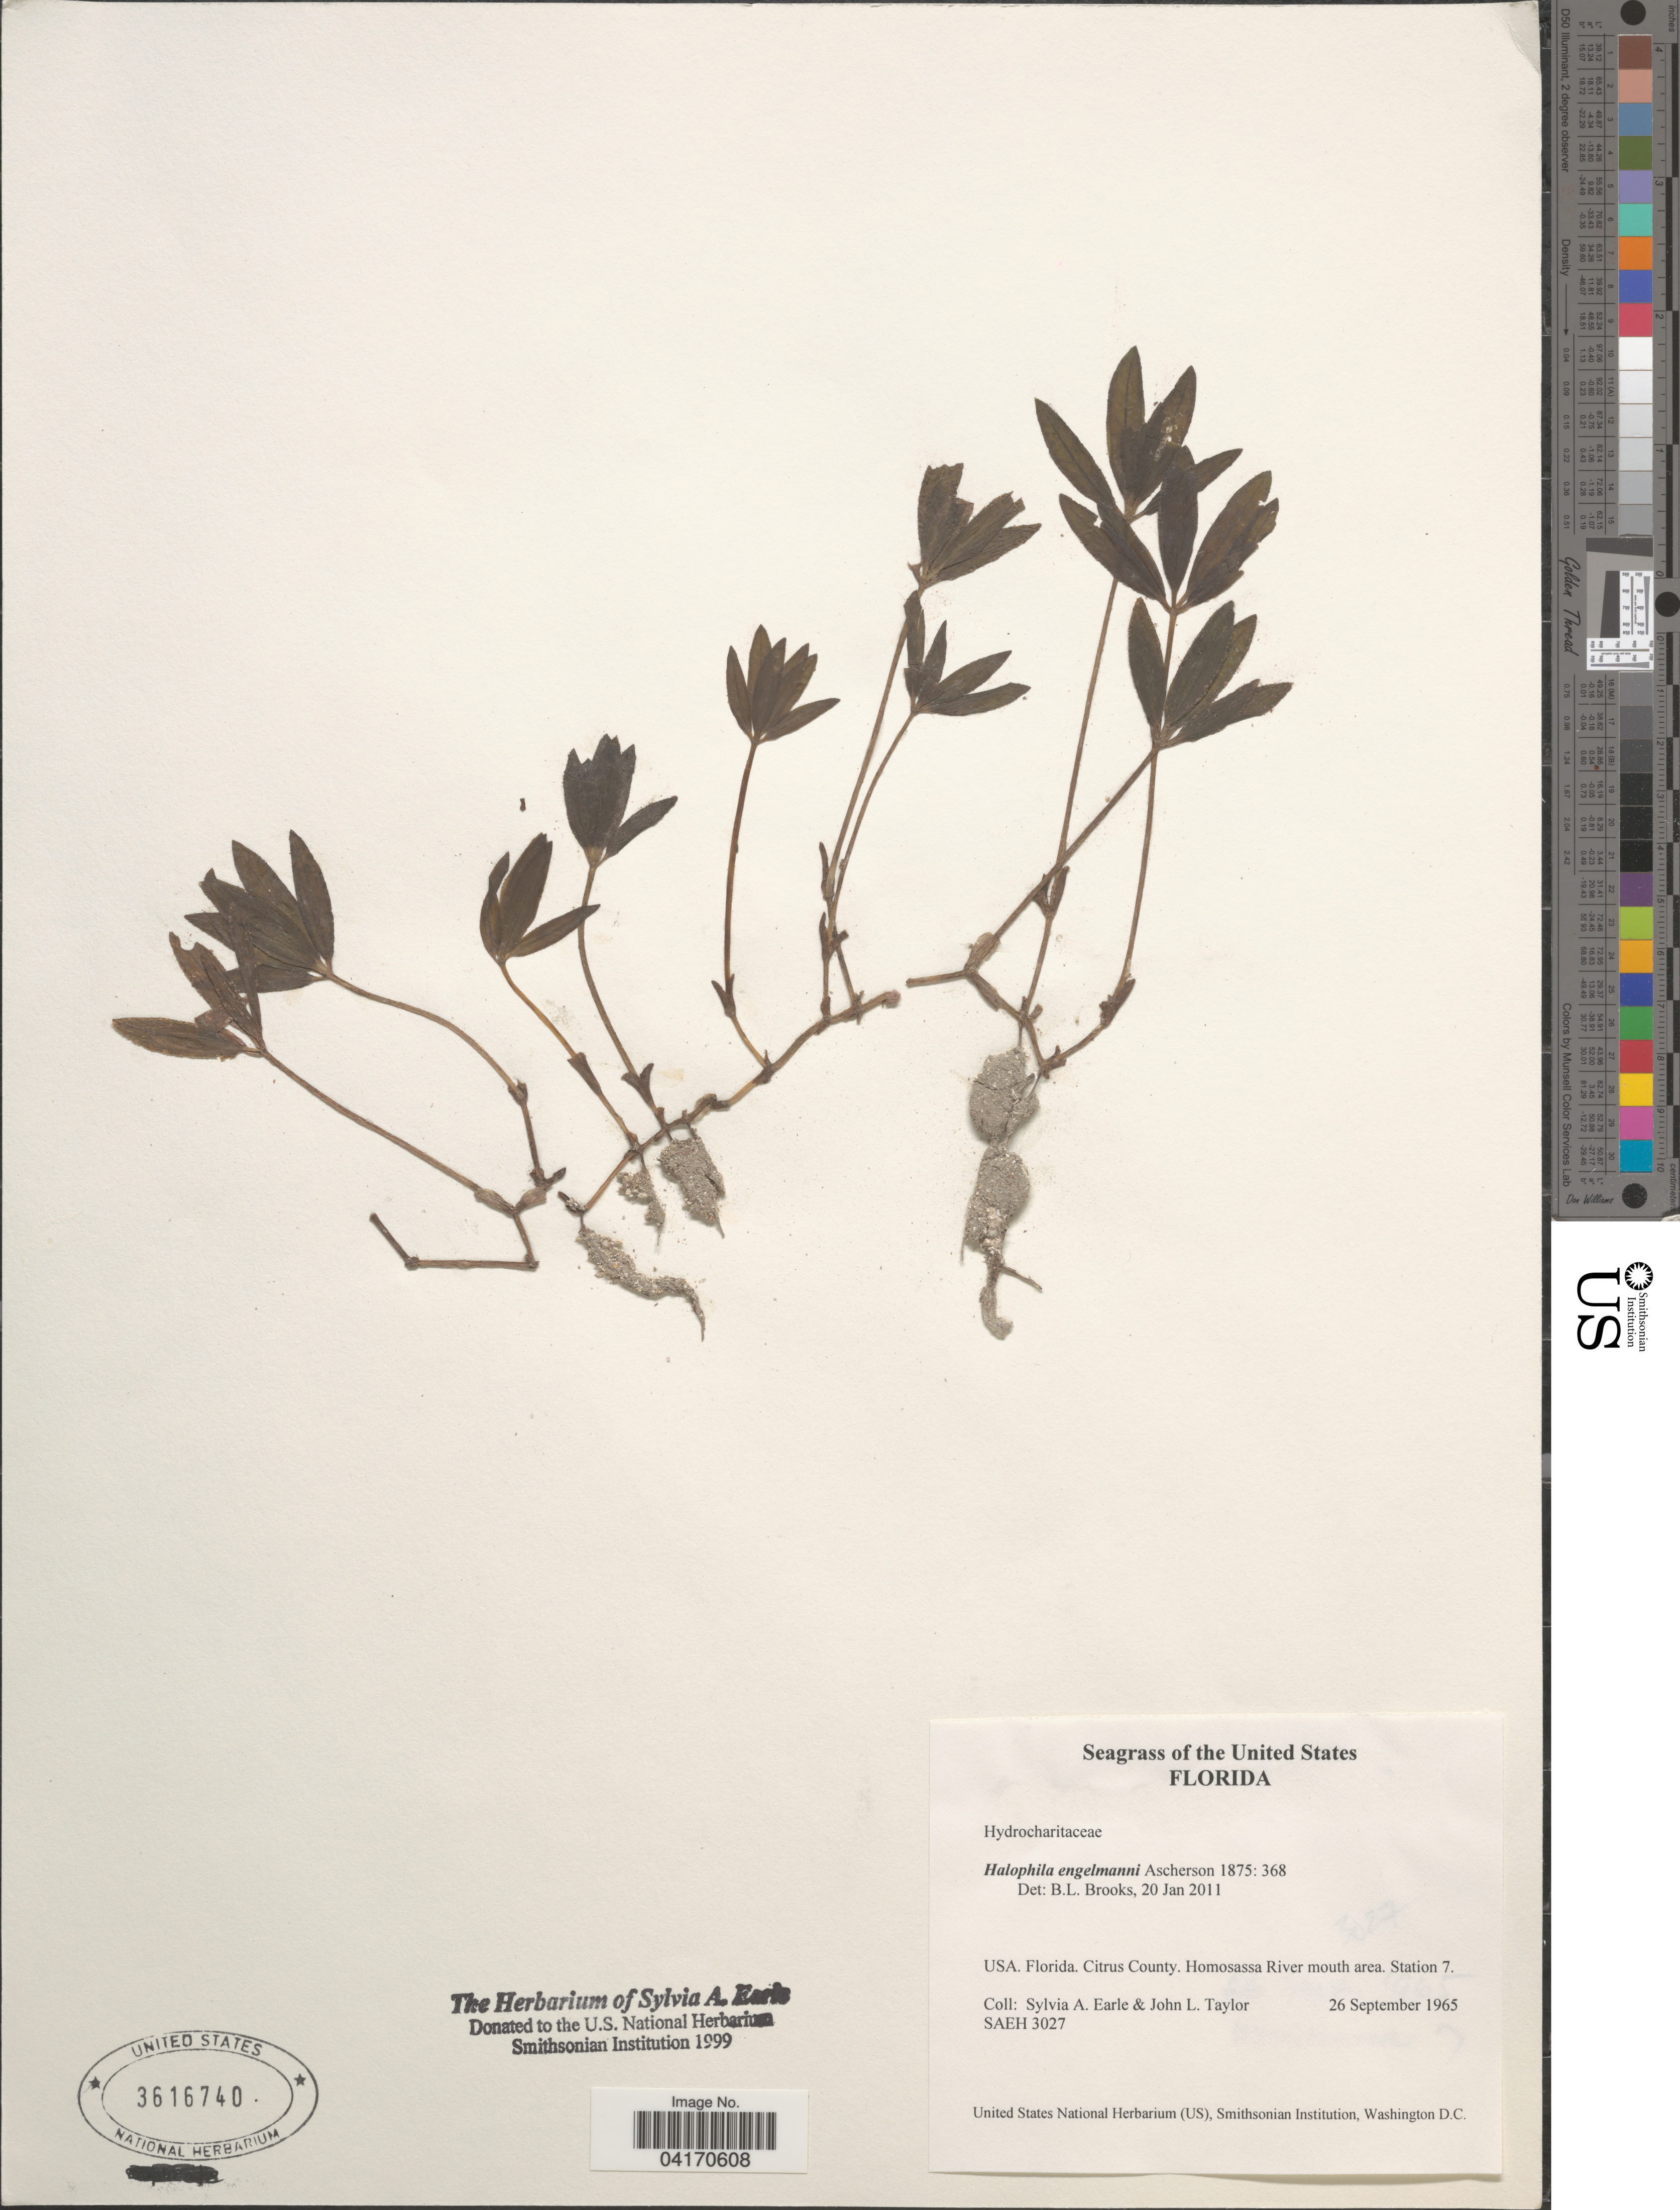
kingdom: Plantae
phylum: Tracheophyta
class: Liliopsida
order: Alismatales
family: Hydrocharitaceae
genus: Halophila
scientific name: Halophila engelmannii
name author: Asch.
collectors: S. A. Earle & J. L. Taylor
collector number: SAEH 3027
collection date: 1965-09-26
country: United States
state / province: Florida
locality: Citrus County. Homosassa River mouth area. Station 7.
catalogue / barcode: US 3616740